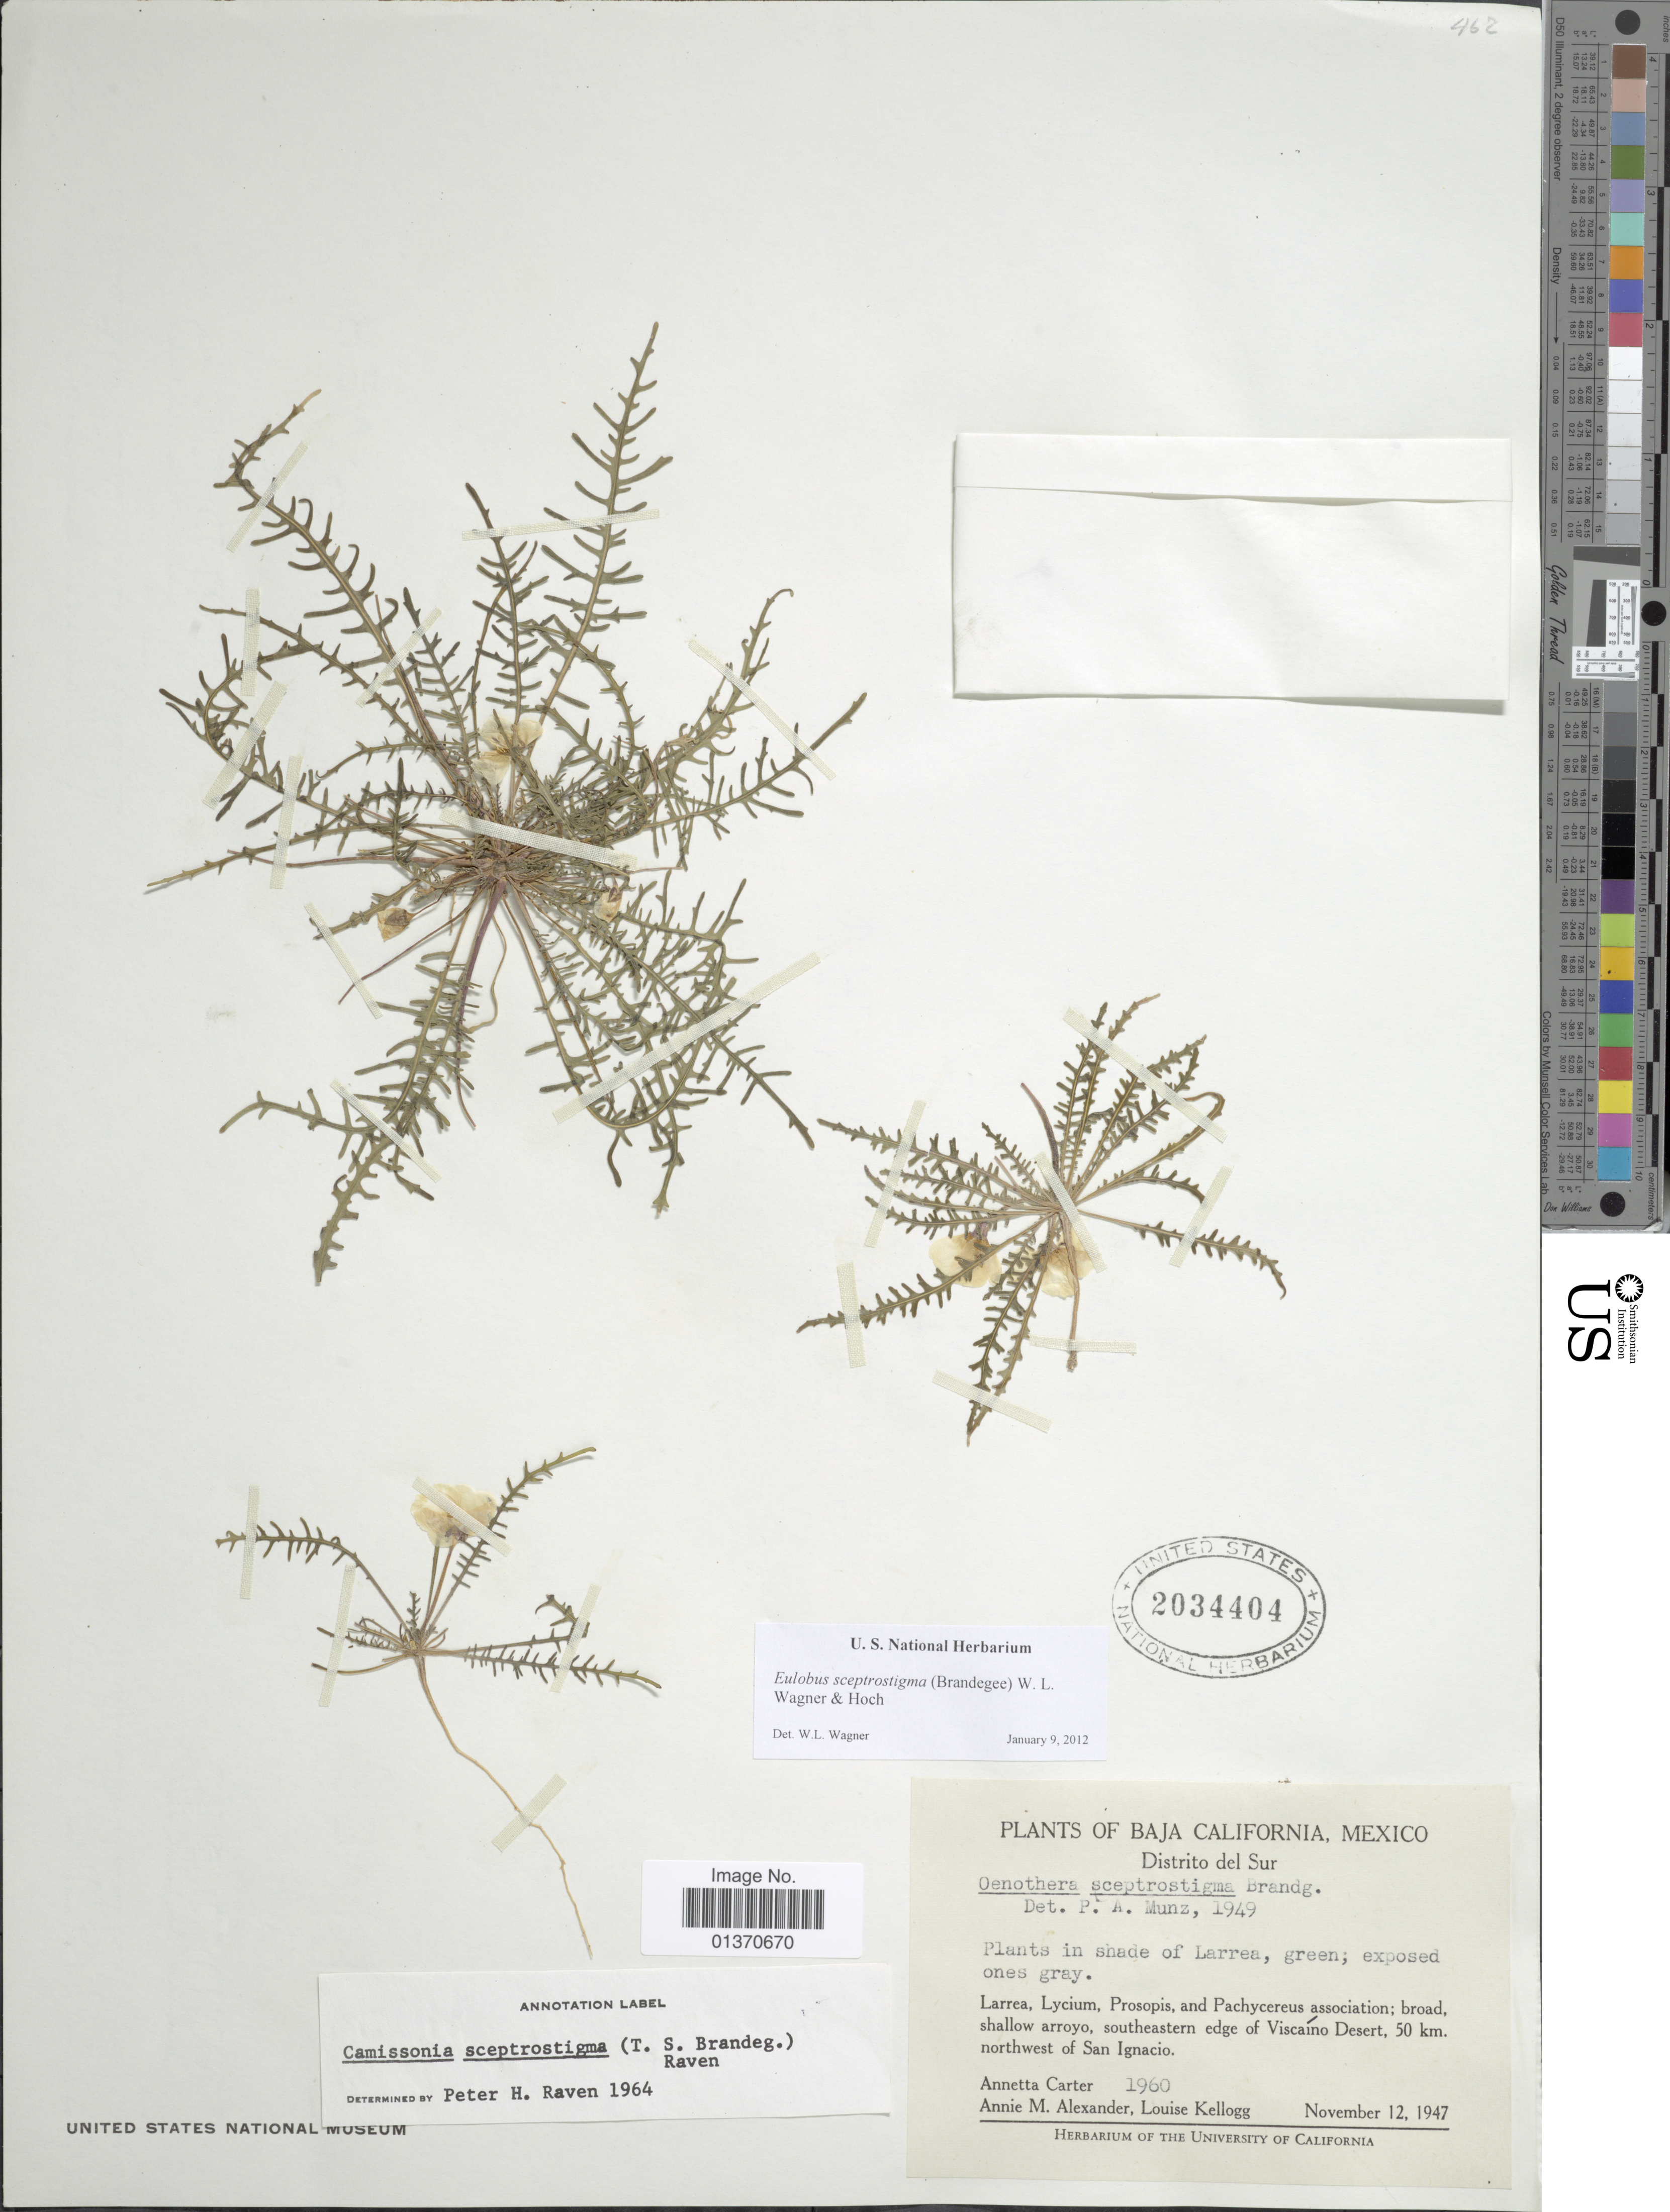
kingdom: Plantae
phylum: Tracheophyta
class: Magnoliopsida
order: Myrtales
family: Onagraceae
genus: Eulobus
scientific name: Eulobus sceptrostigma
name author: (Brandegee) W.L. Wagner & Hoch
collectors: A. Carter, A. M. Alexander & L. Kellogg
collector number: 1960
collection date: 1947-11-12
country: Mexico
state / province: Baja California Sur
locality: Distrito del Sur, broad shallow arroyo, southeastern edge of Viscaíno Desert, 50 km. northwest of San Ignacio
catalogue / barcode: US 2034404